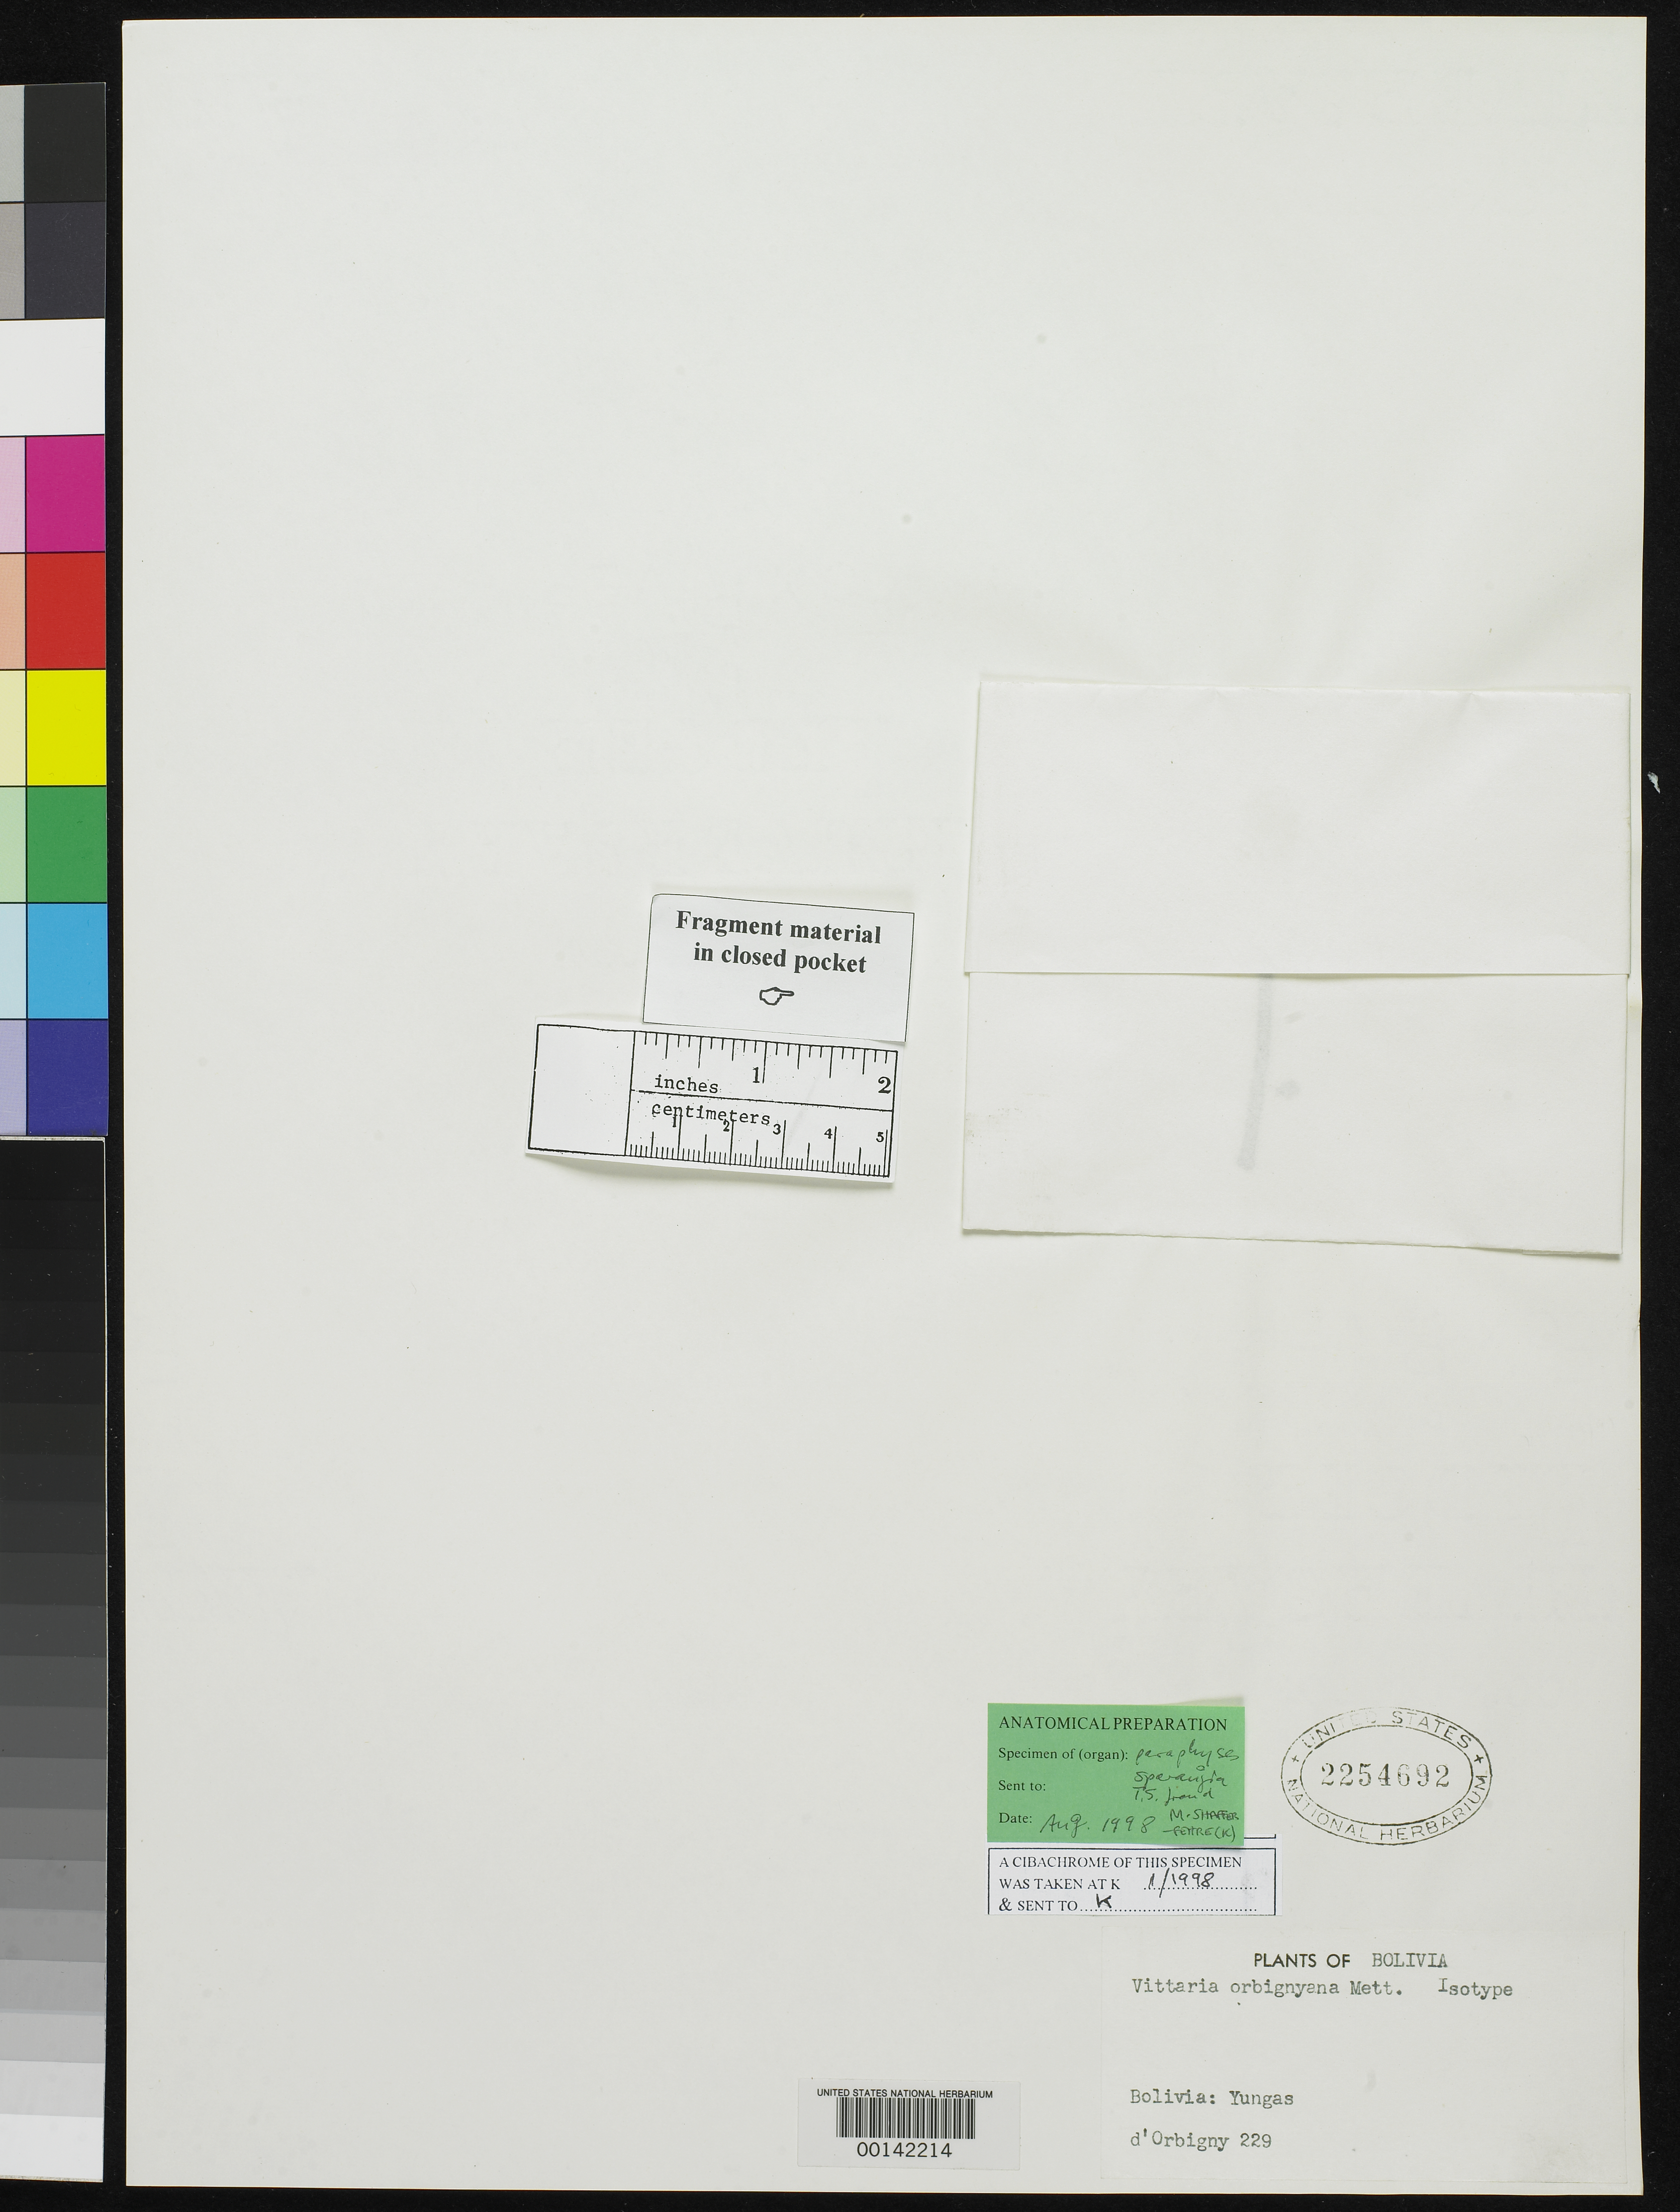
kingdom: Plantae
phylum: Tracheophyta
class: Polypodiopsida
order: Polypodiales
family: Pteridaceae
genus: Vittaria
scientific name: Vittaria orbignyana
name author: Mett. ex Kuhn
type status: Isotype Fragment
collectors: A. D'Orbigny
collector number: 220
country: Bolivia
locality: Yungas.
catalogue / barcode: US 2254692